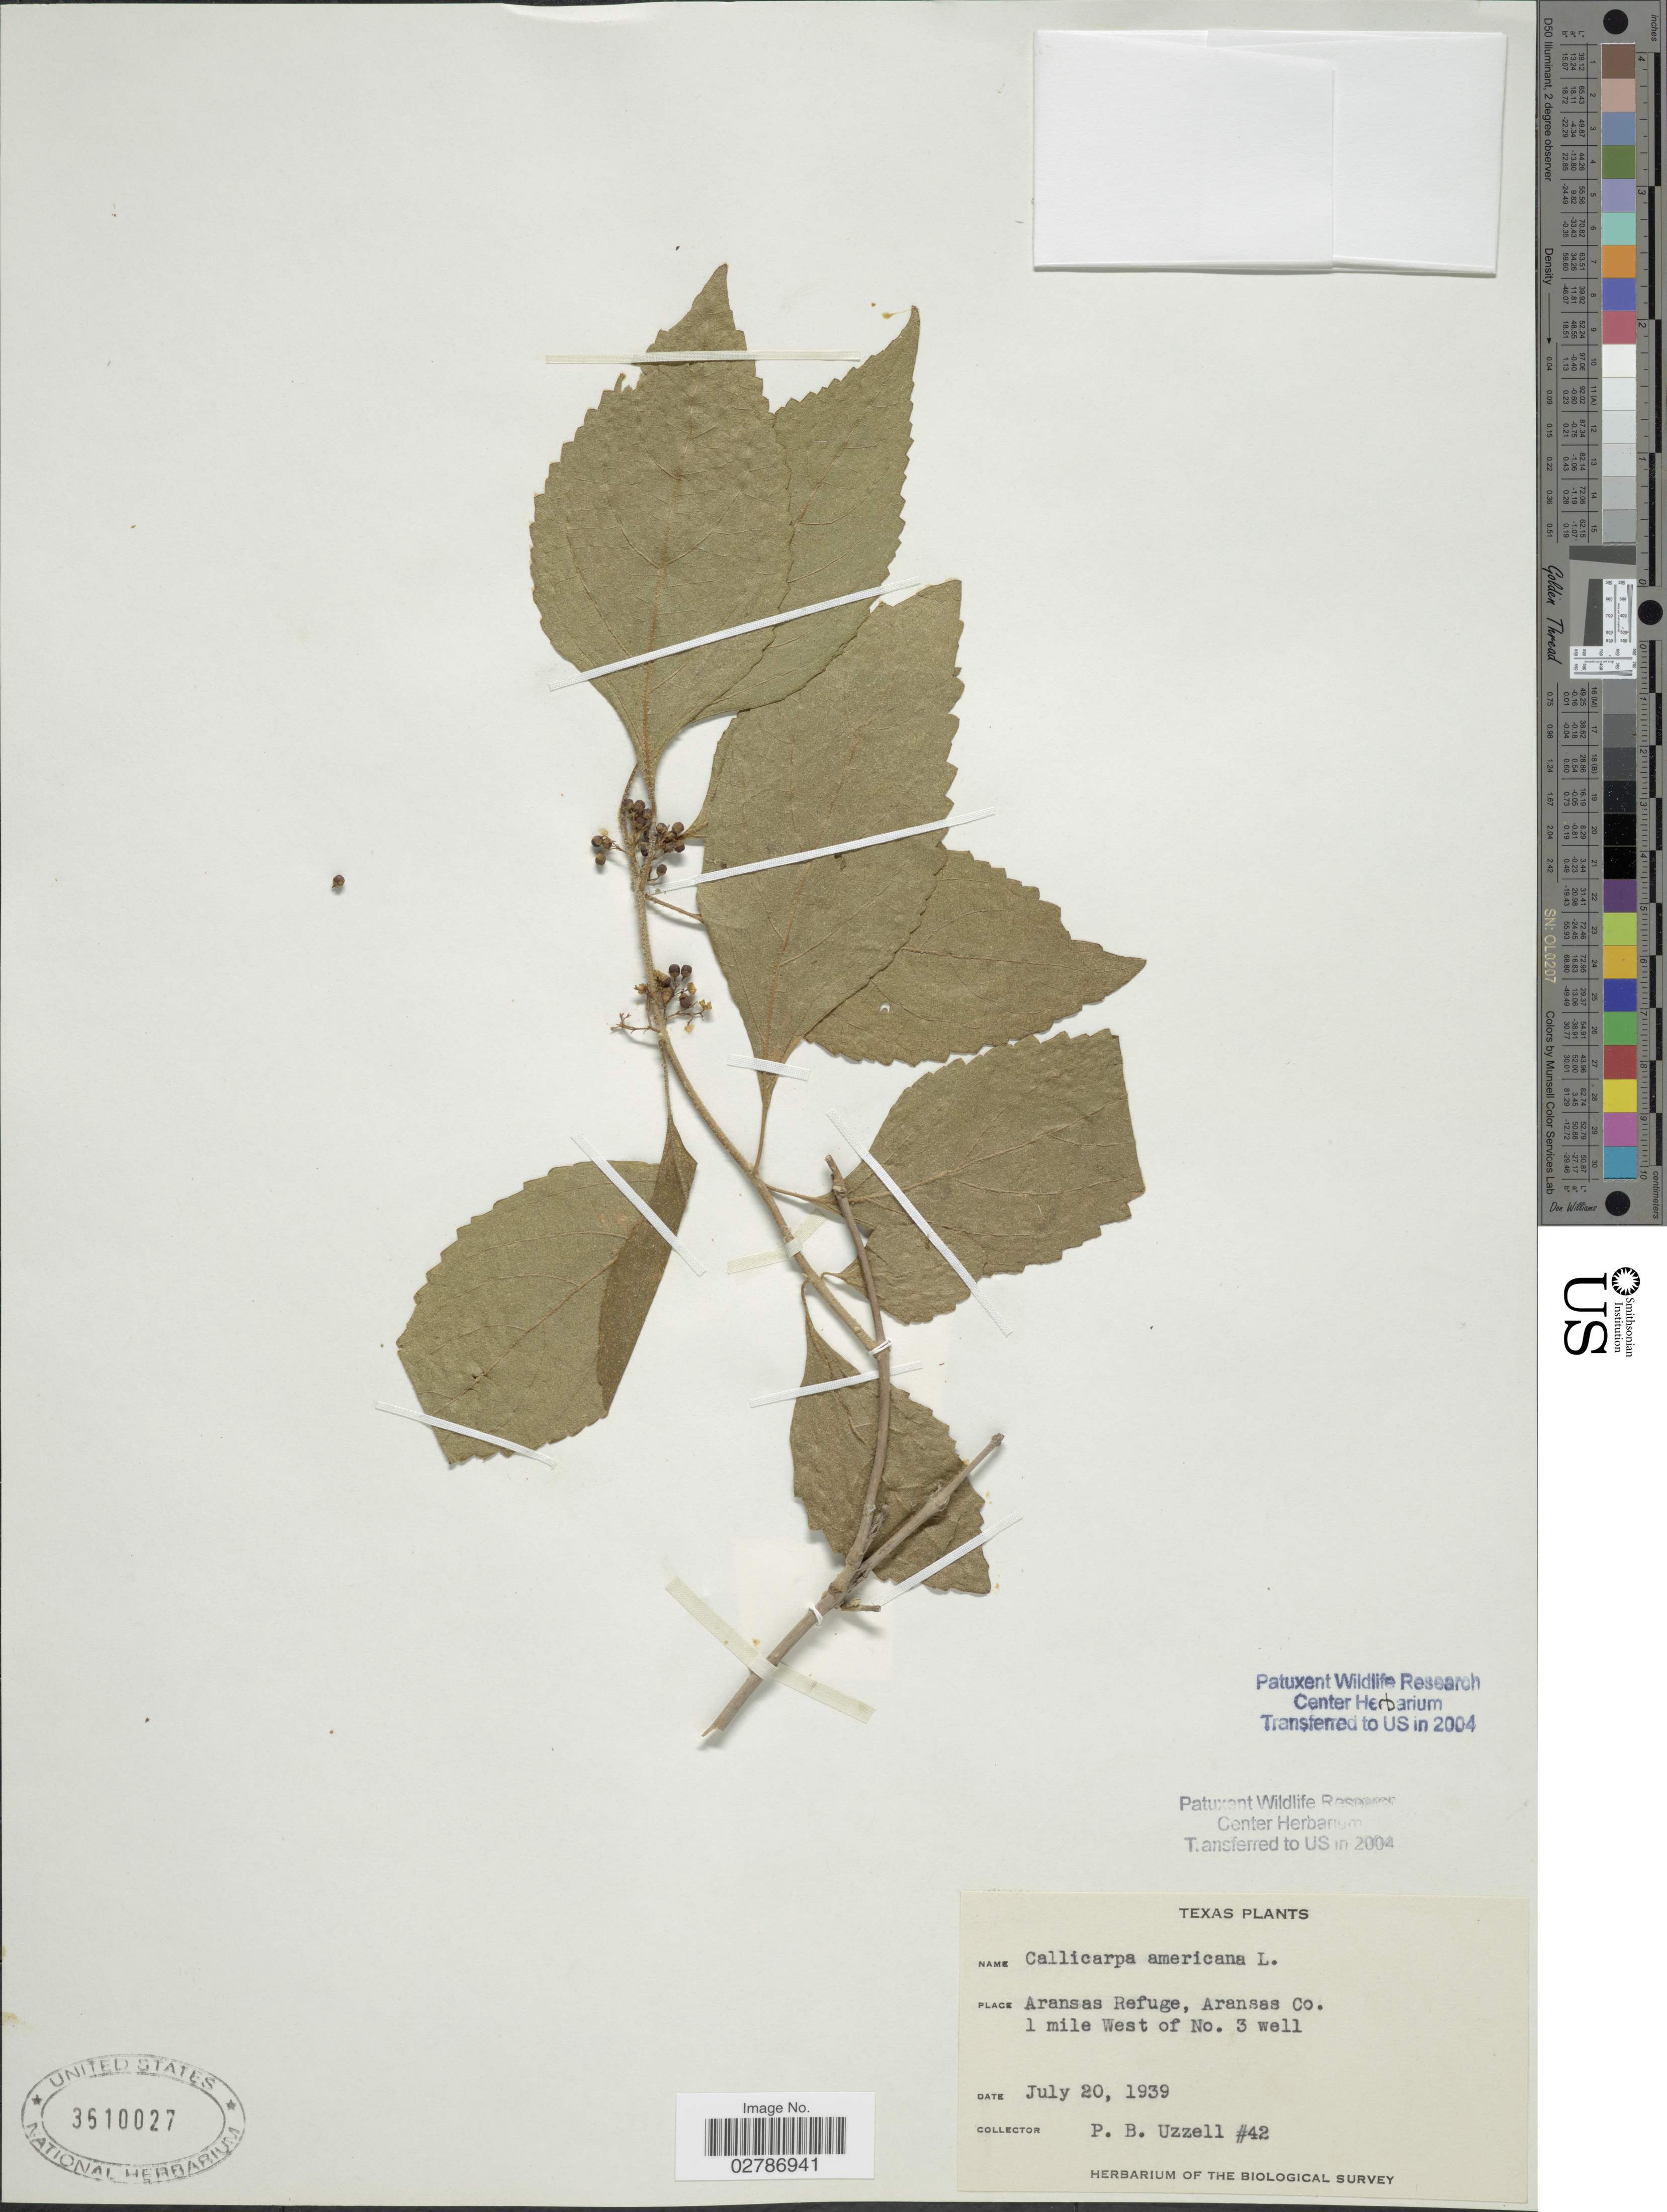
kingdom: Plantae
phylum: Tracheophyta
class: Magnoliopsida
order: Lamiales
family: Lamiaceae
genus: Callicarpa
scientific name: Callicarpa americana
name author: L.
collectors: P. Uzzell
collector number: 42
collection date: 1939-07-20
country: United States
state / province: Texas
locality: Aransas Refuge, Aransas Co. 1 mile West of No. 3 well.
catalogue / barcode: US 3510027